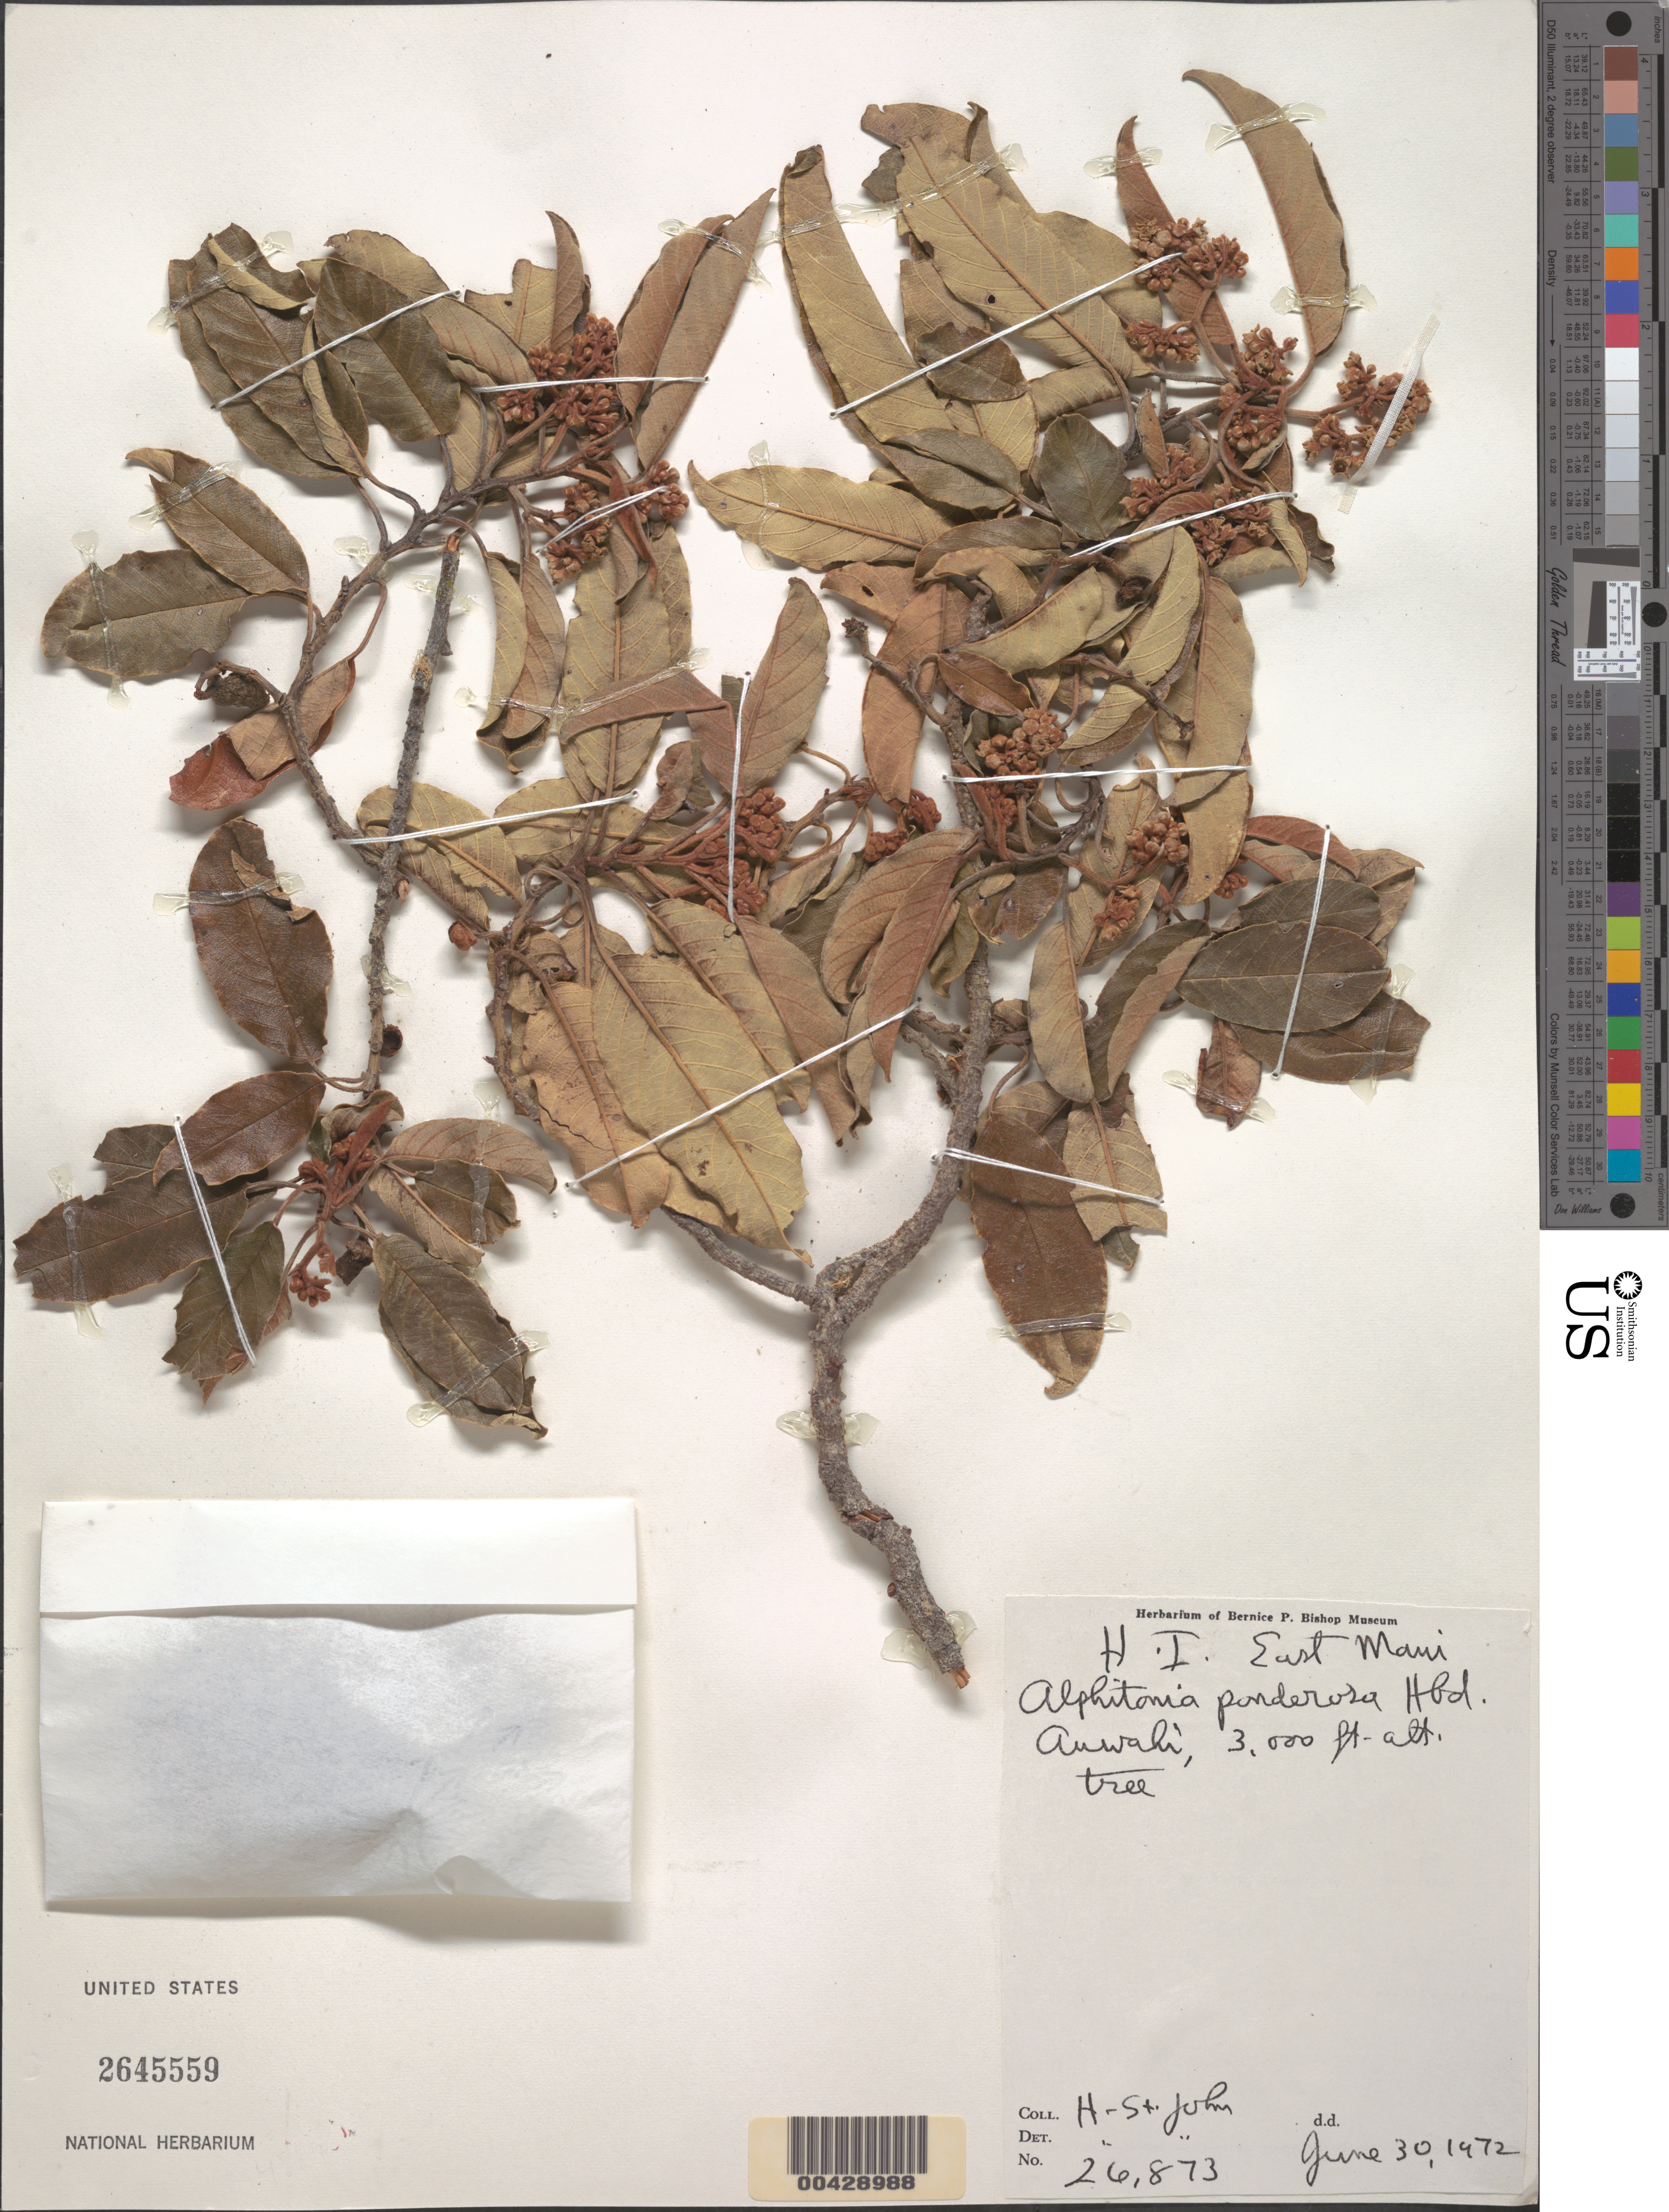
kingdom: Plantae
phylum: Tracheophyta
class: Magnoliopsida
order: Rosales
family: Rhamnaceae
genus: Alphitonia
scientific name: Alphitonia ponderosa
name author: Hillebr.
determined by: St. John, H.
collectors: H. St. John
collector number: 26873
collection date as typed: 30 Jun 1972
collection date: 1972-06-30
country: United States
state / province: Hawaii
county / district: Maui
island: Maui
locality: Auwahi, East Maui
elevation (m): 914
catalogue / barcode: US 2645559